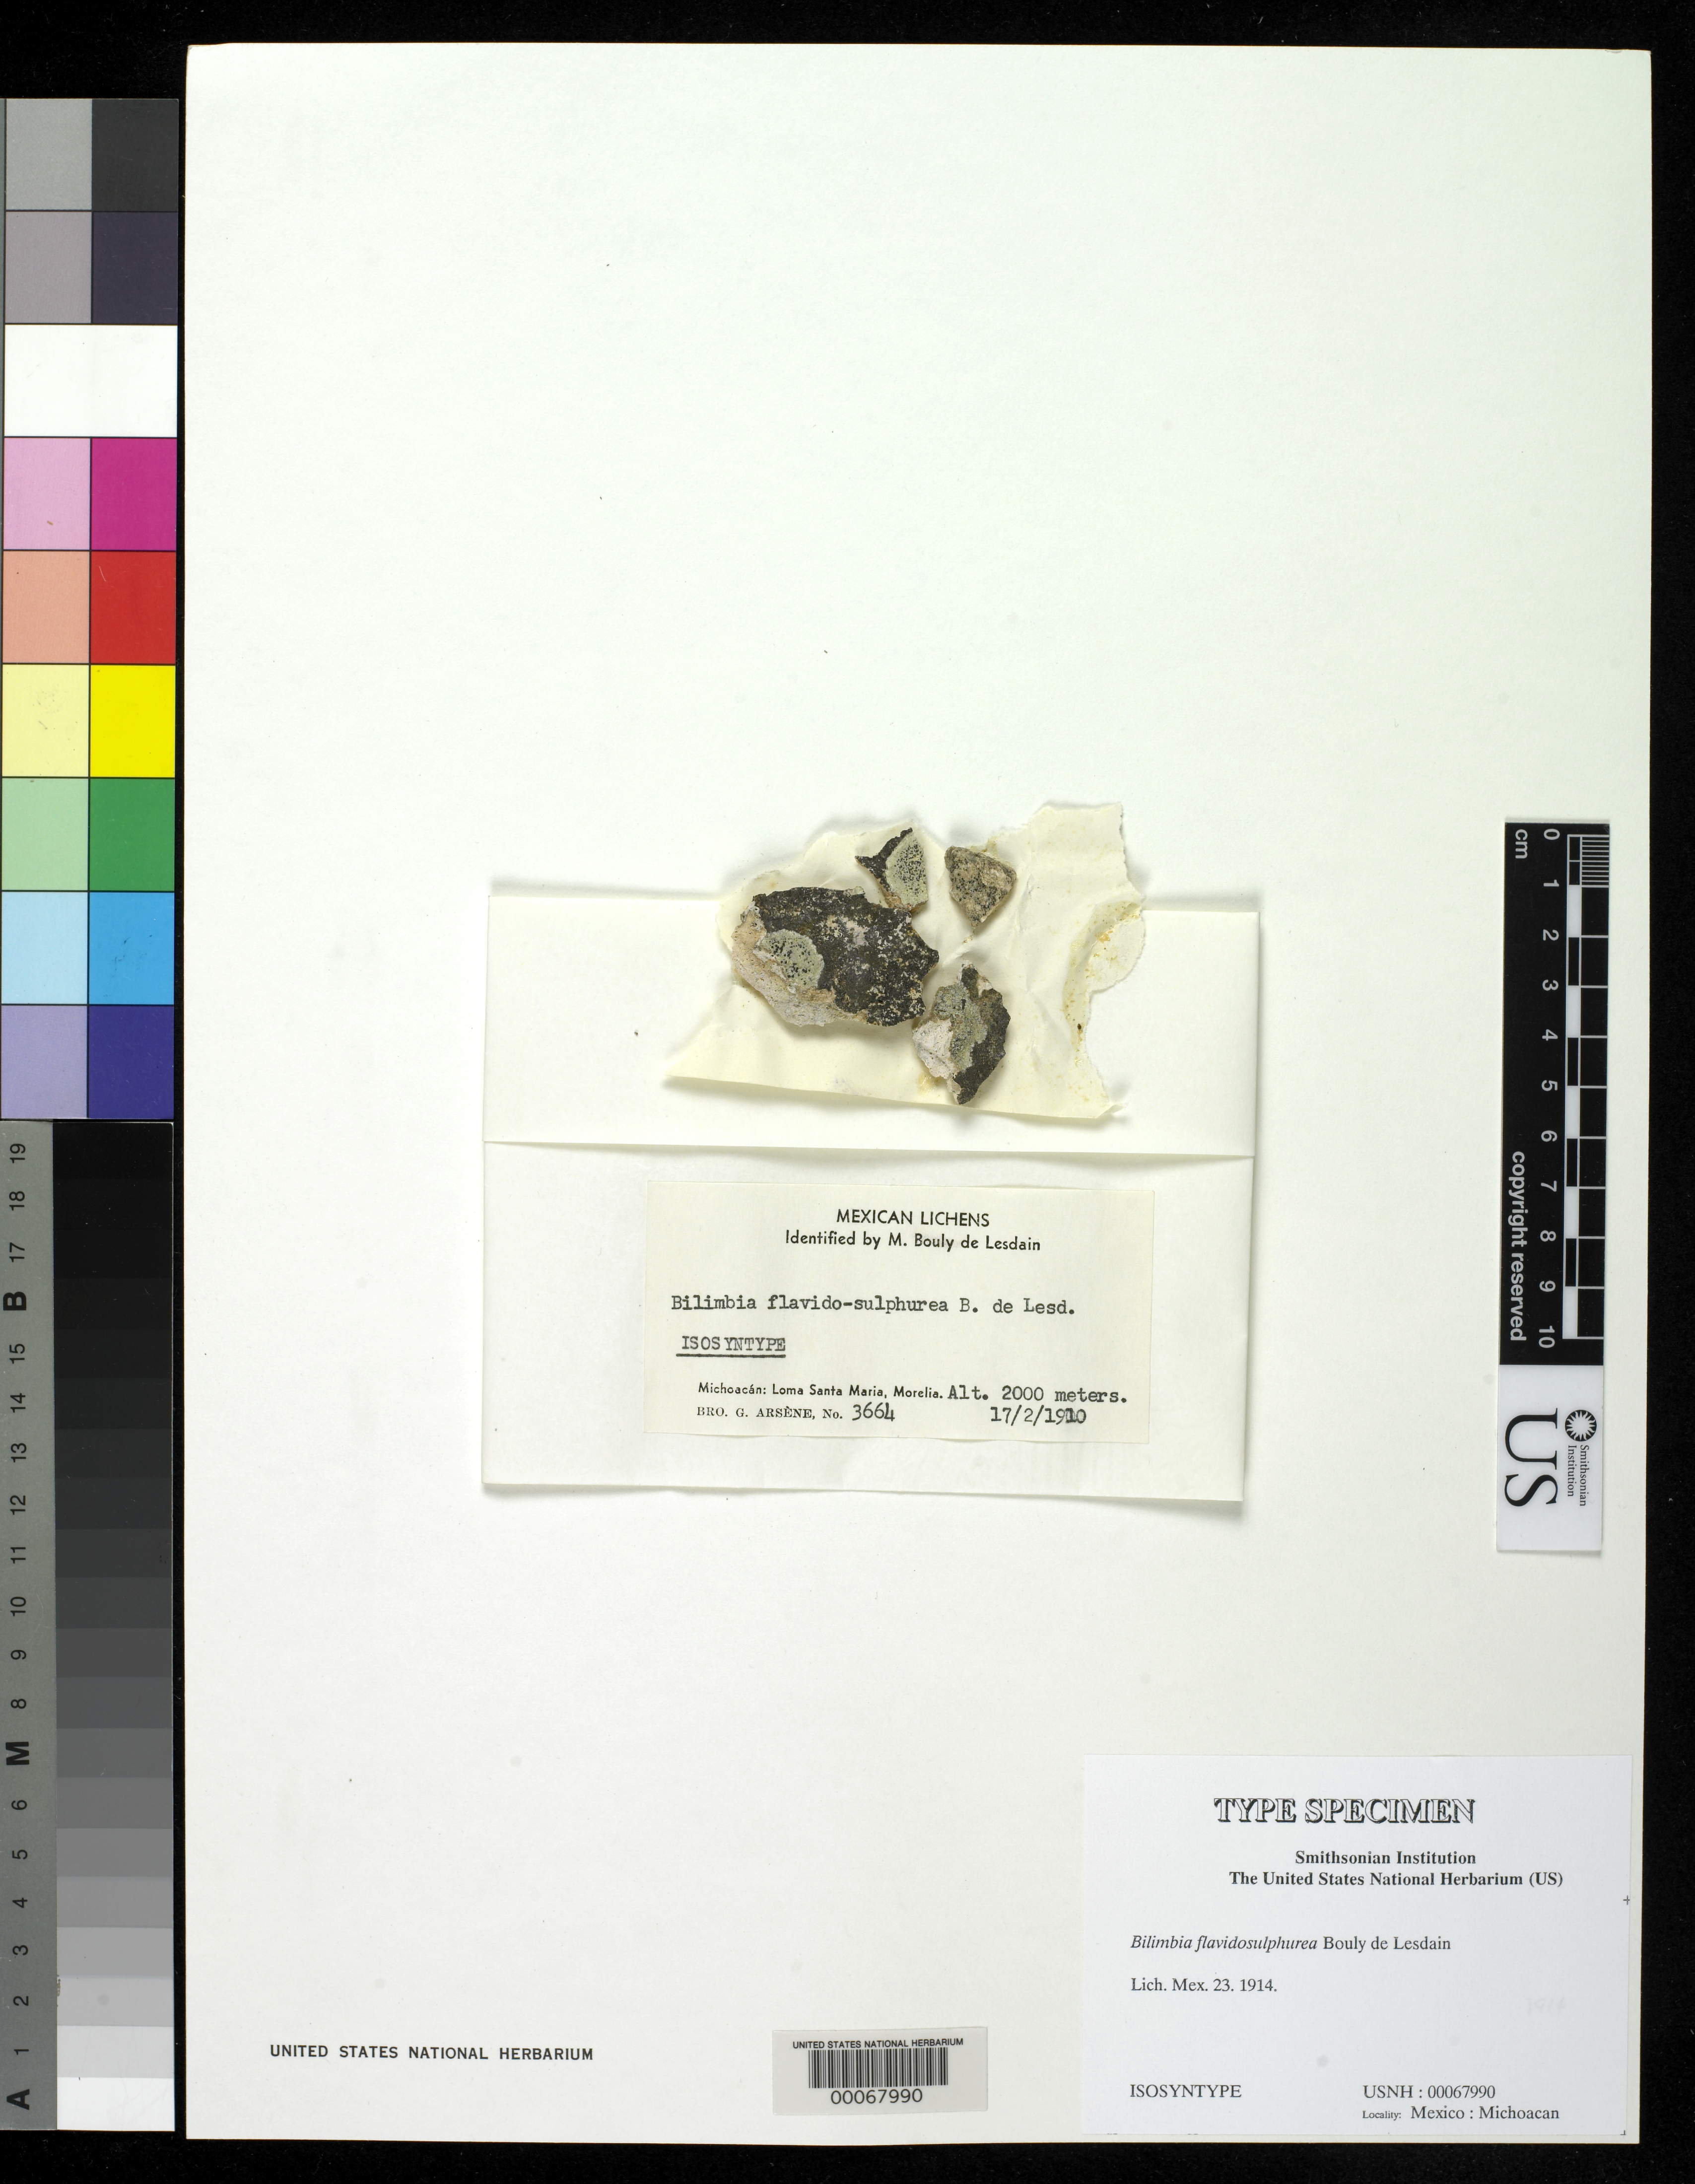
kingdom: Fungi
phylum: Ascomycota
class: Lecanoromycetes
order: Lecanorales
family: Ramalinaceae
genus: Bilimbia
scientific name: Bilimbia flavidosulphurea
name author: B. de Lesd.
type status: Isosyntype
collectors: Bro. G. Arsène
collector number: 3664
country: Mexico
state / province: Michoacán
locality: Loma Santa Maria, Morelia.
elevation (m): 2000